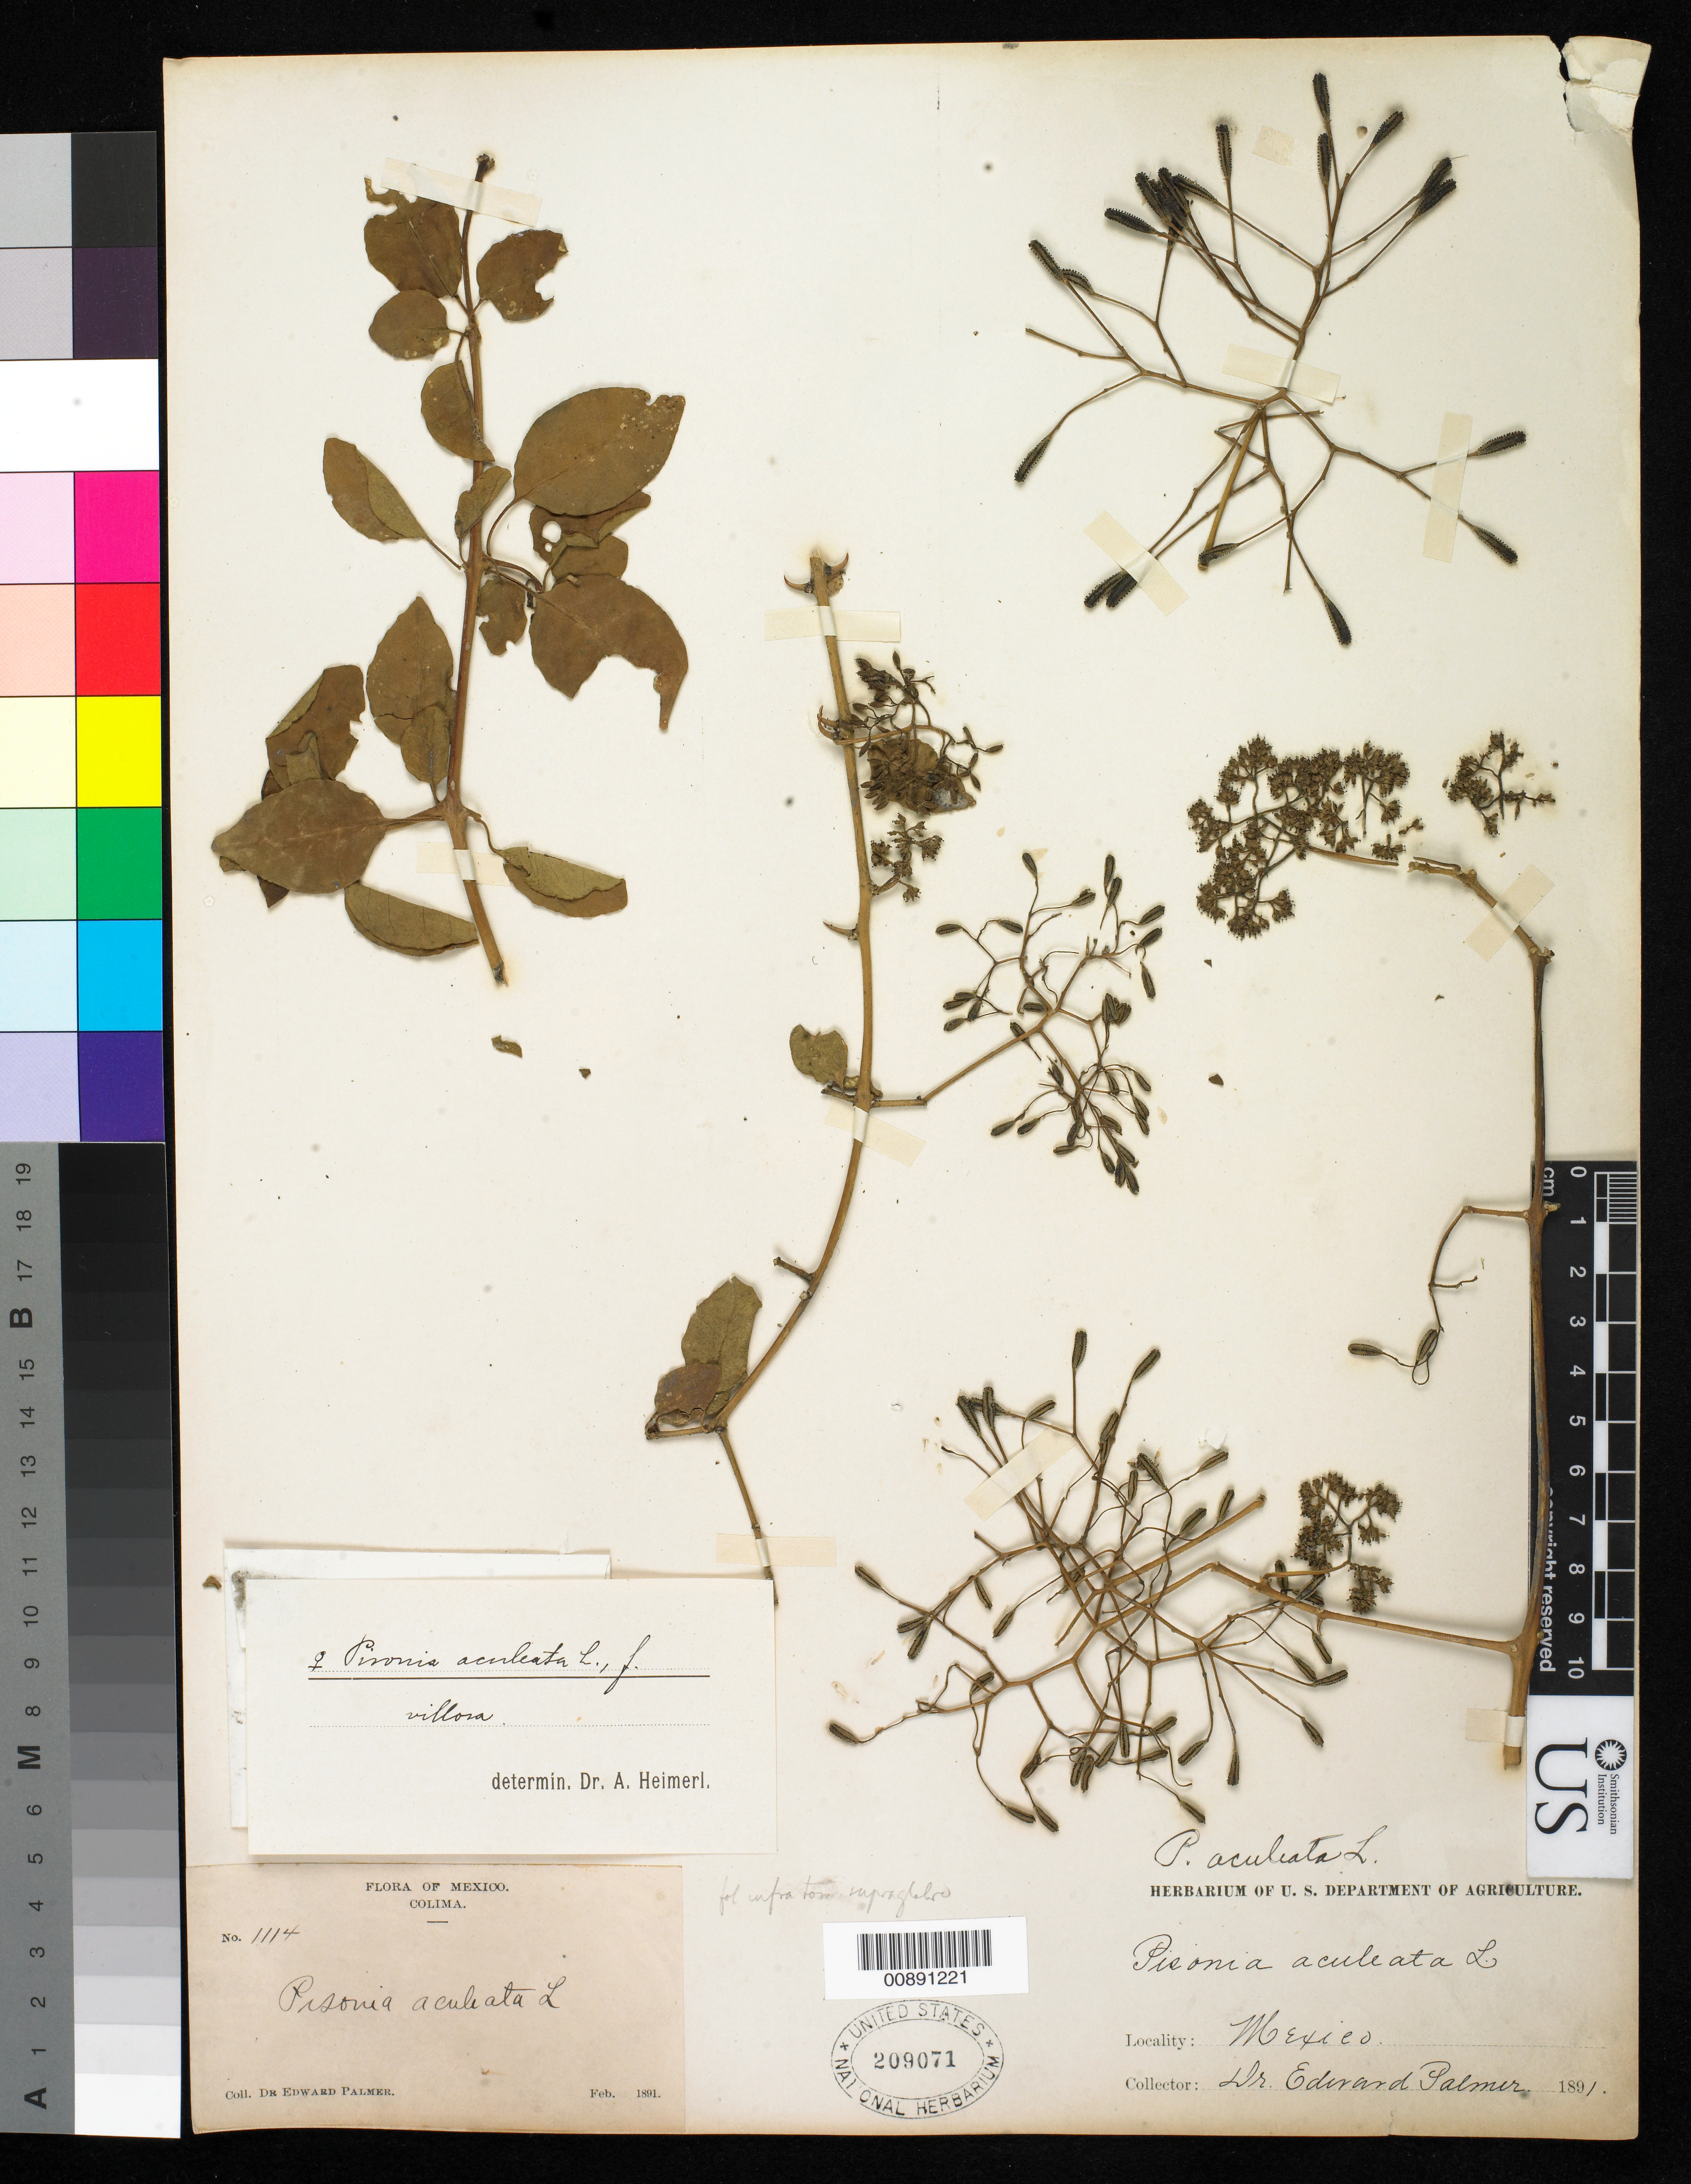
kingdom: Plantae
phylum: Tracheophyta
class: Magnoliopsida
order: Caryophyllales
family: Nyctaginaceae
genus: Pisonia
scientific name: Pisonia aculeata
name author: L.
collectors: E. Palmer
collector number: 1114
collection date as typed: Feb 1891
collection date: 1891-02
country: Mexico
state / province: Colima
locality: Colima.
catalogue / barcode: US 209071